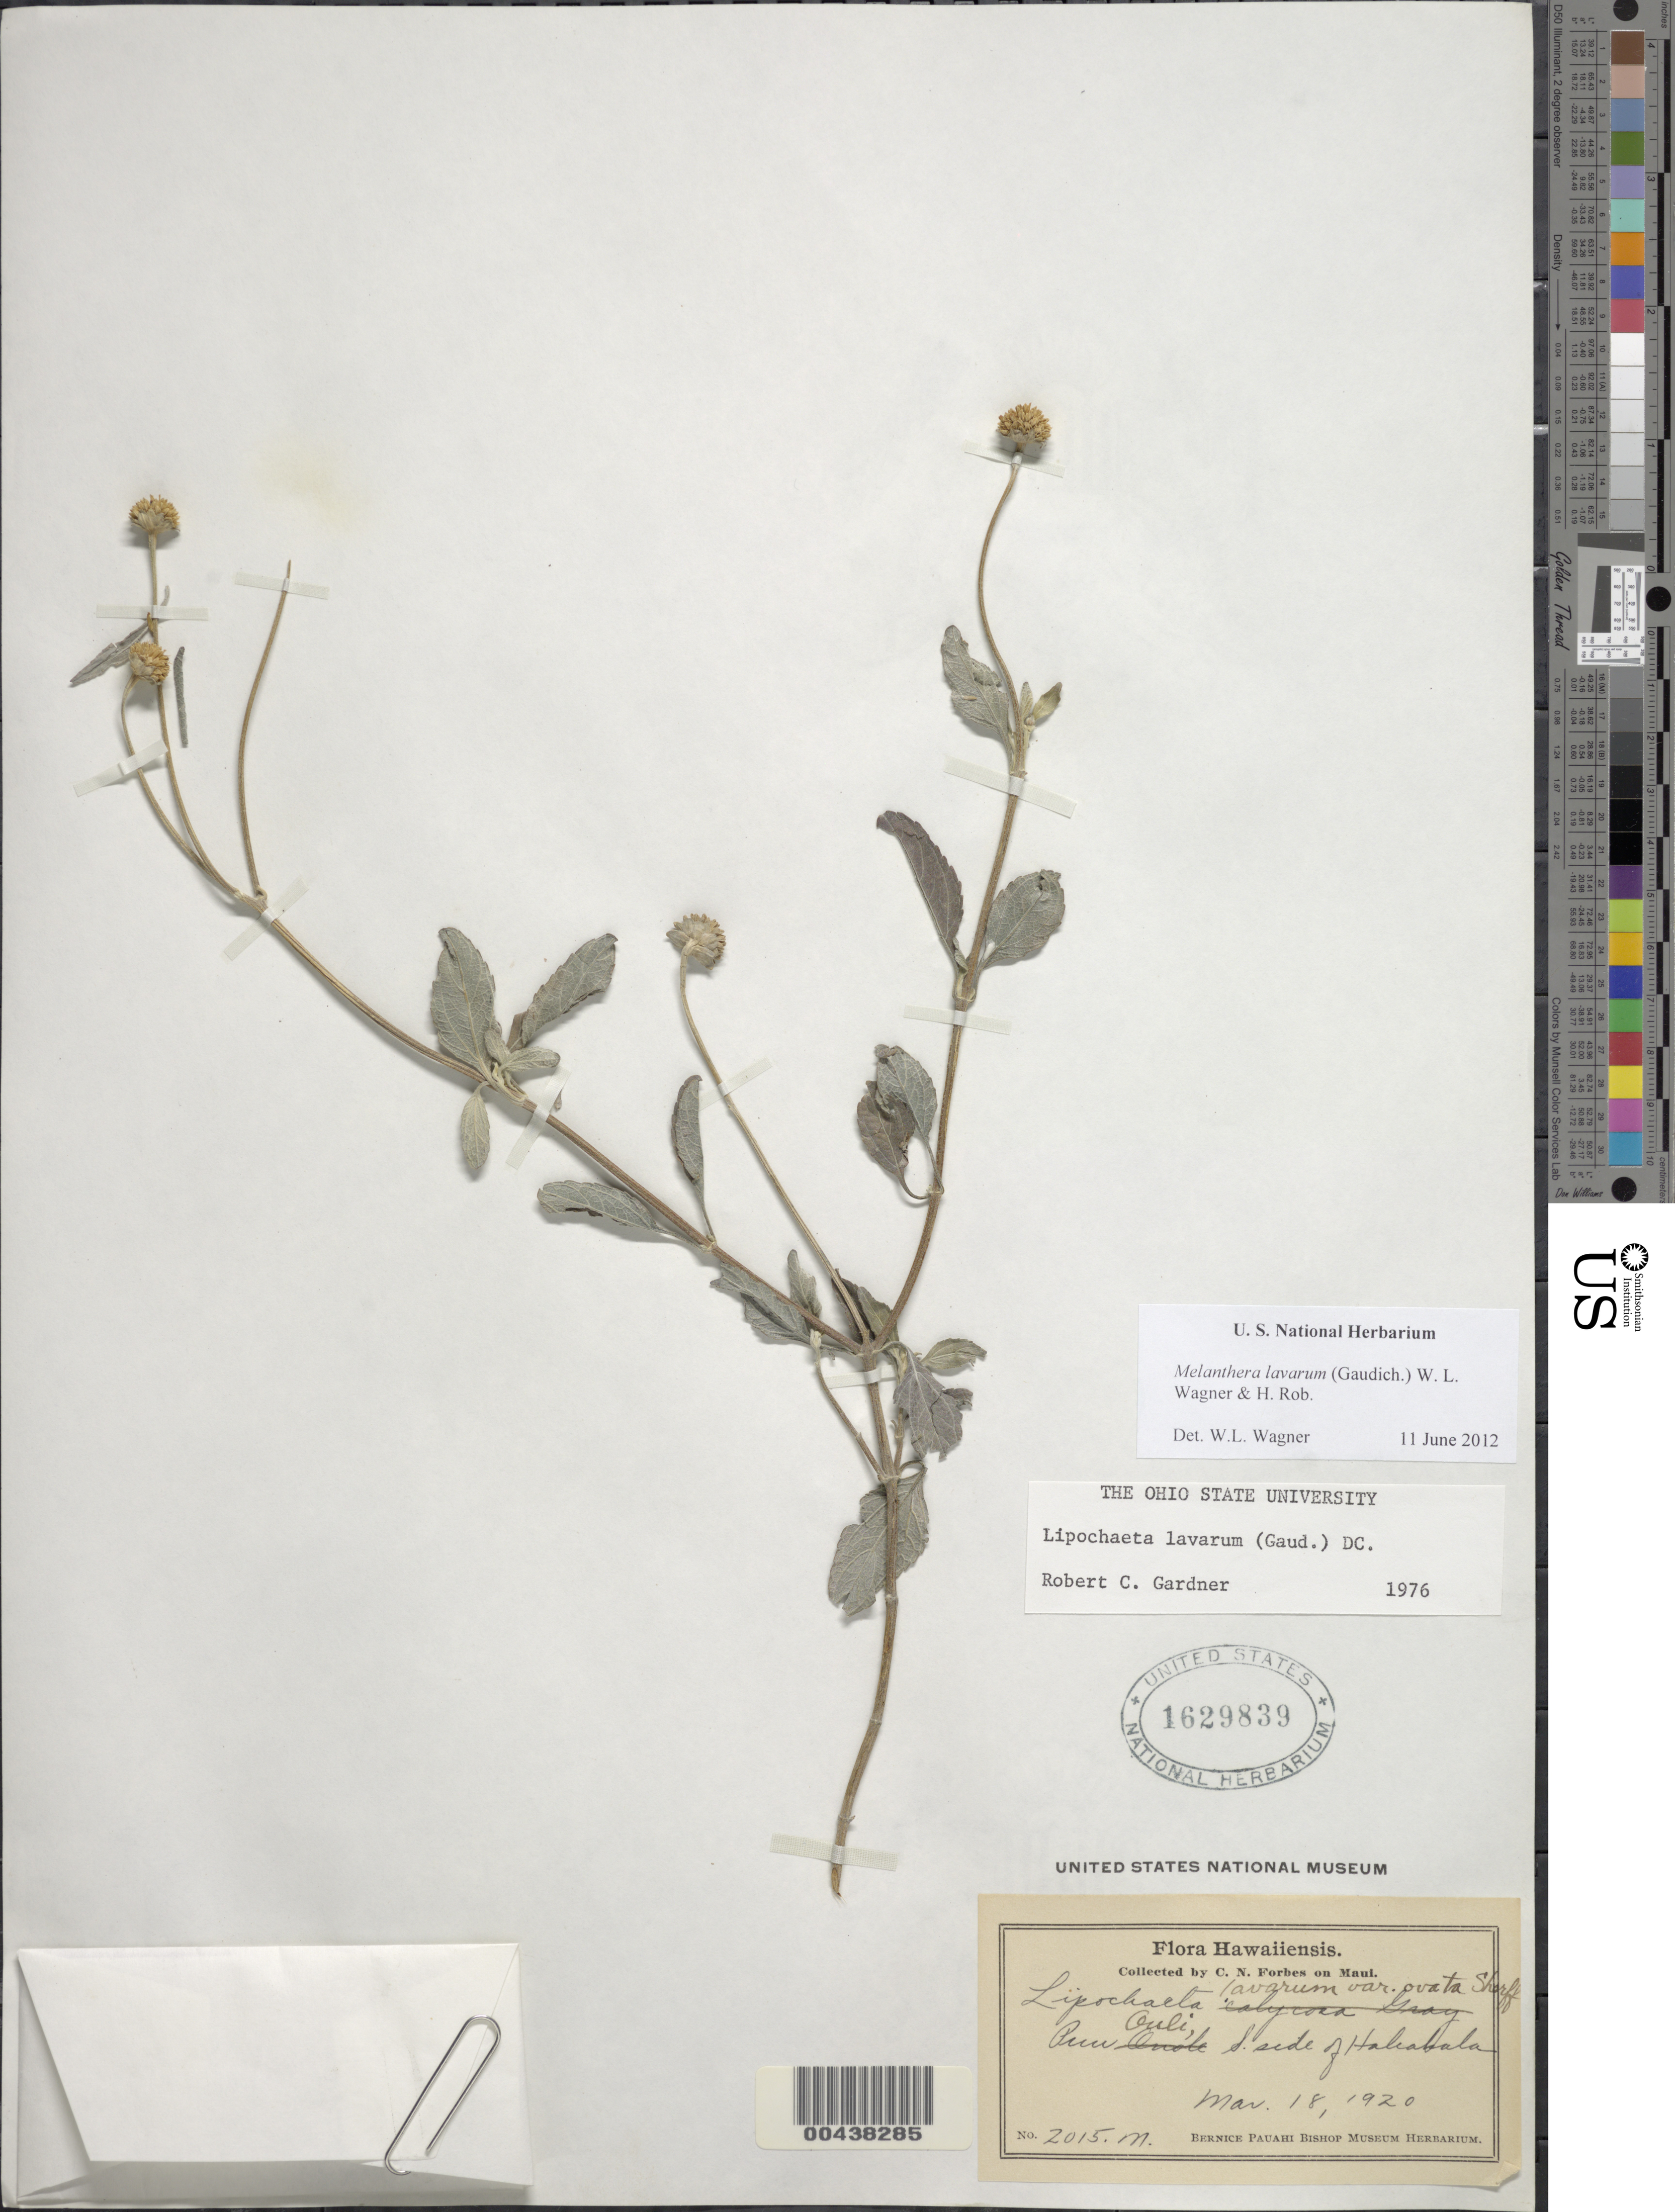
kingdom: Plantae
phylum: Tracheophyta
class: Magnoliopsida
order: Asterales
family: Asteraceae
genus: Wollastonia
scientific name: Wollastonia lavarum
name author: (Gaudich.) Orchard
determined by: Wagner, W. L., (BOT), Smithsonian Institution - National Museum of Natural History (UNITED STATES)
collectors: C. N. Forbes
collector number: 2015.M.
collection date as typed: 18 Mar 1920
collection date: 1920-03-18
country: United States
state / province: Hawaii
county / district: Maui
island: Maui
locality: Puu Ouli, S side of Haleakala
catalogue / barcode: US 1629839